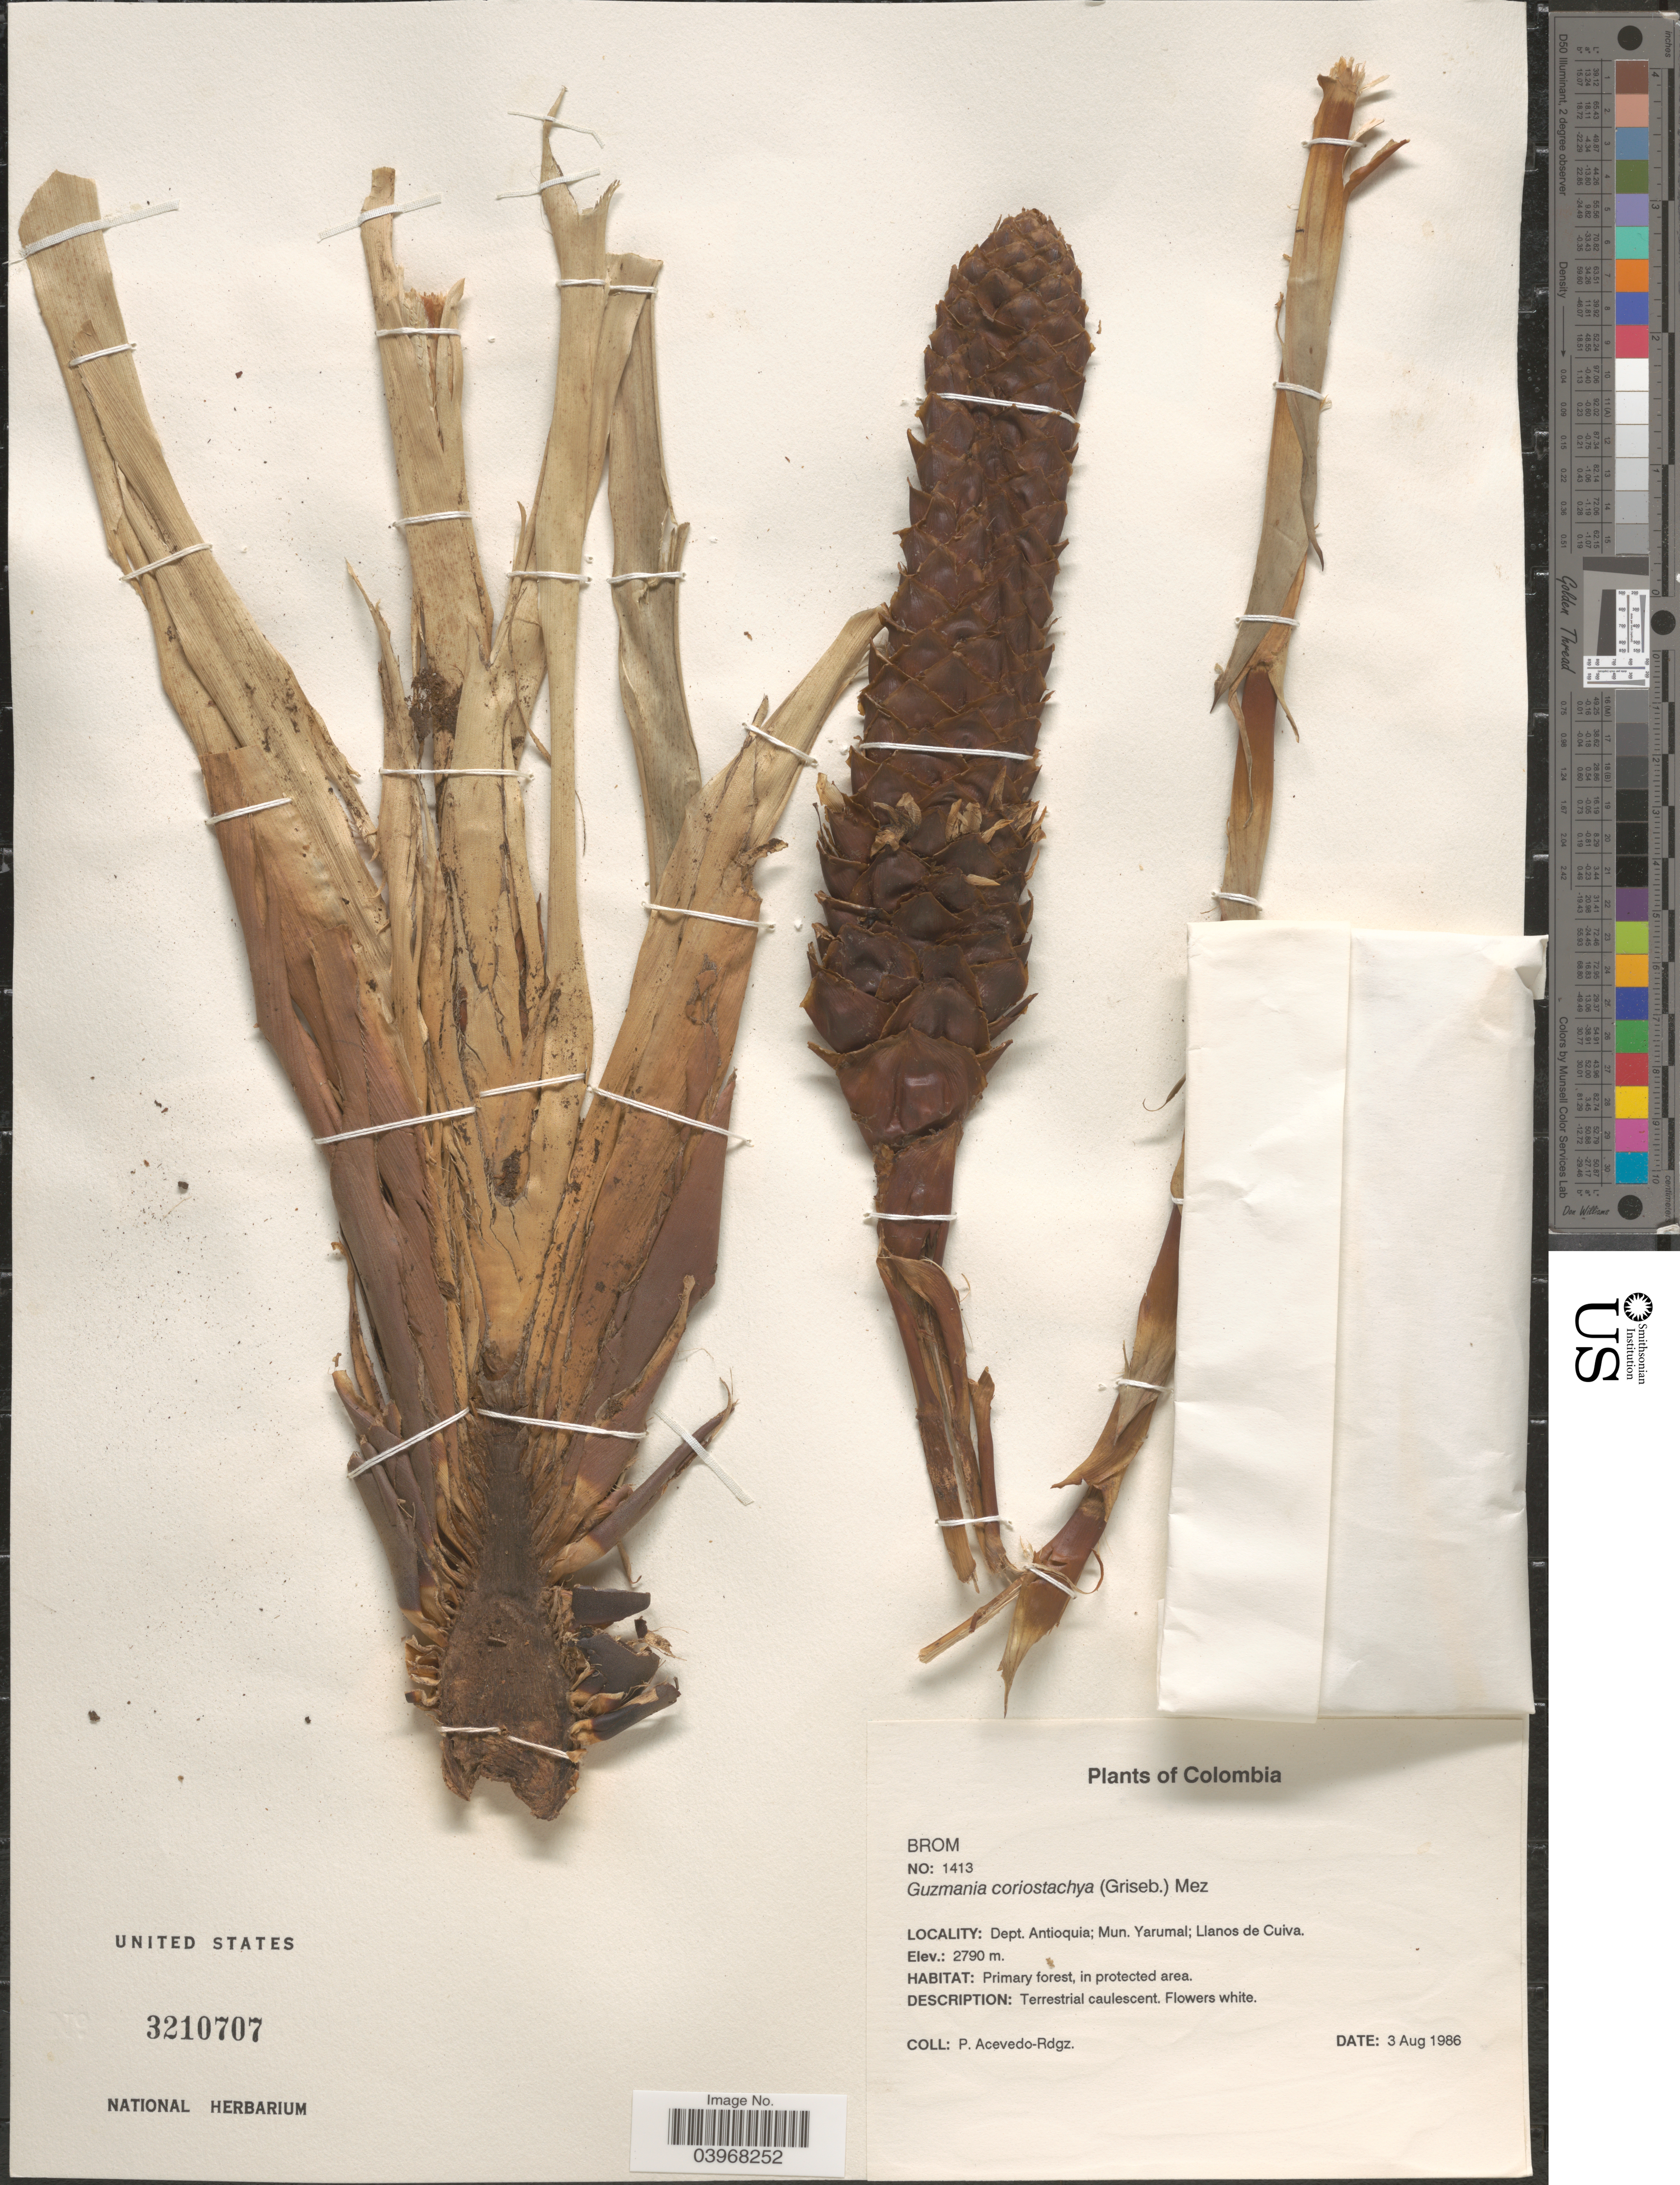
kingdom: Plantae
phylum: Tracheophyta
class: Liliopsida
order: Poales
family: Bromeliaceae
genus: Guzmania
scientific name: Guzmania coriostachya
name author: (Griseb.) Mez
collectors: P. Acevedo-Rodr.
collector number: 1413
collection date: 1986-08-03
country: Colombia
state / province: Antioquia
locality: Dept. Antioquia; Mun. Yarumal; Llanos de Cuiva.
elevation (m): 2790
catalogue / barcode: US 3210707